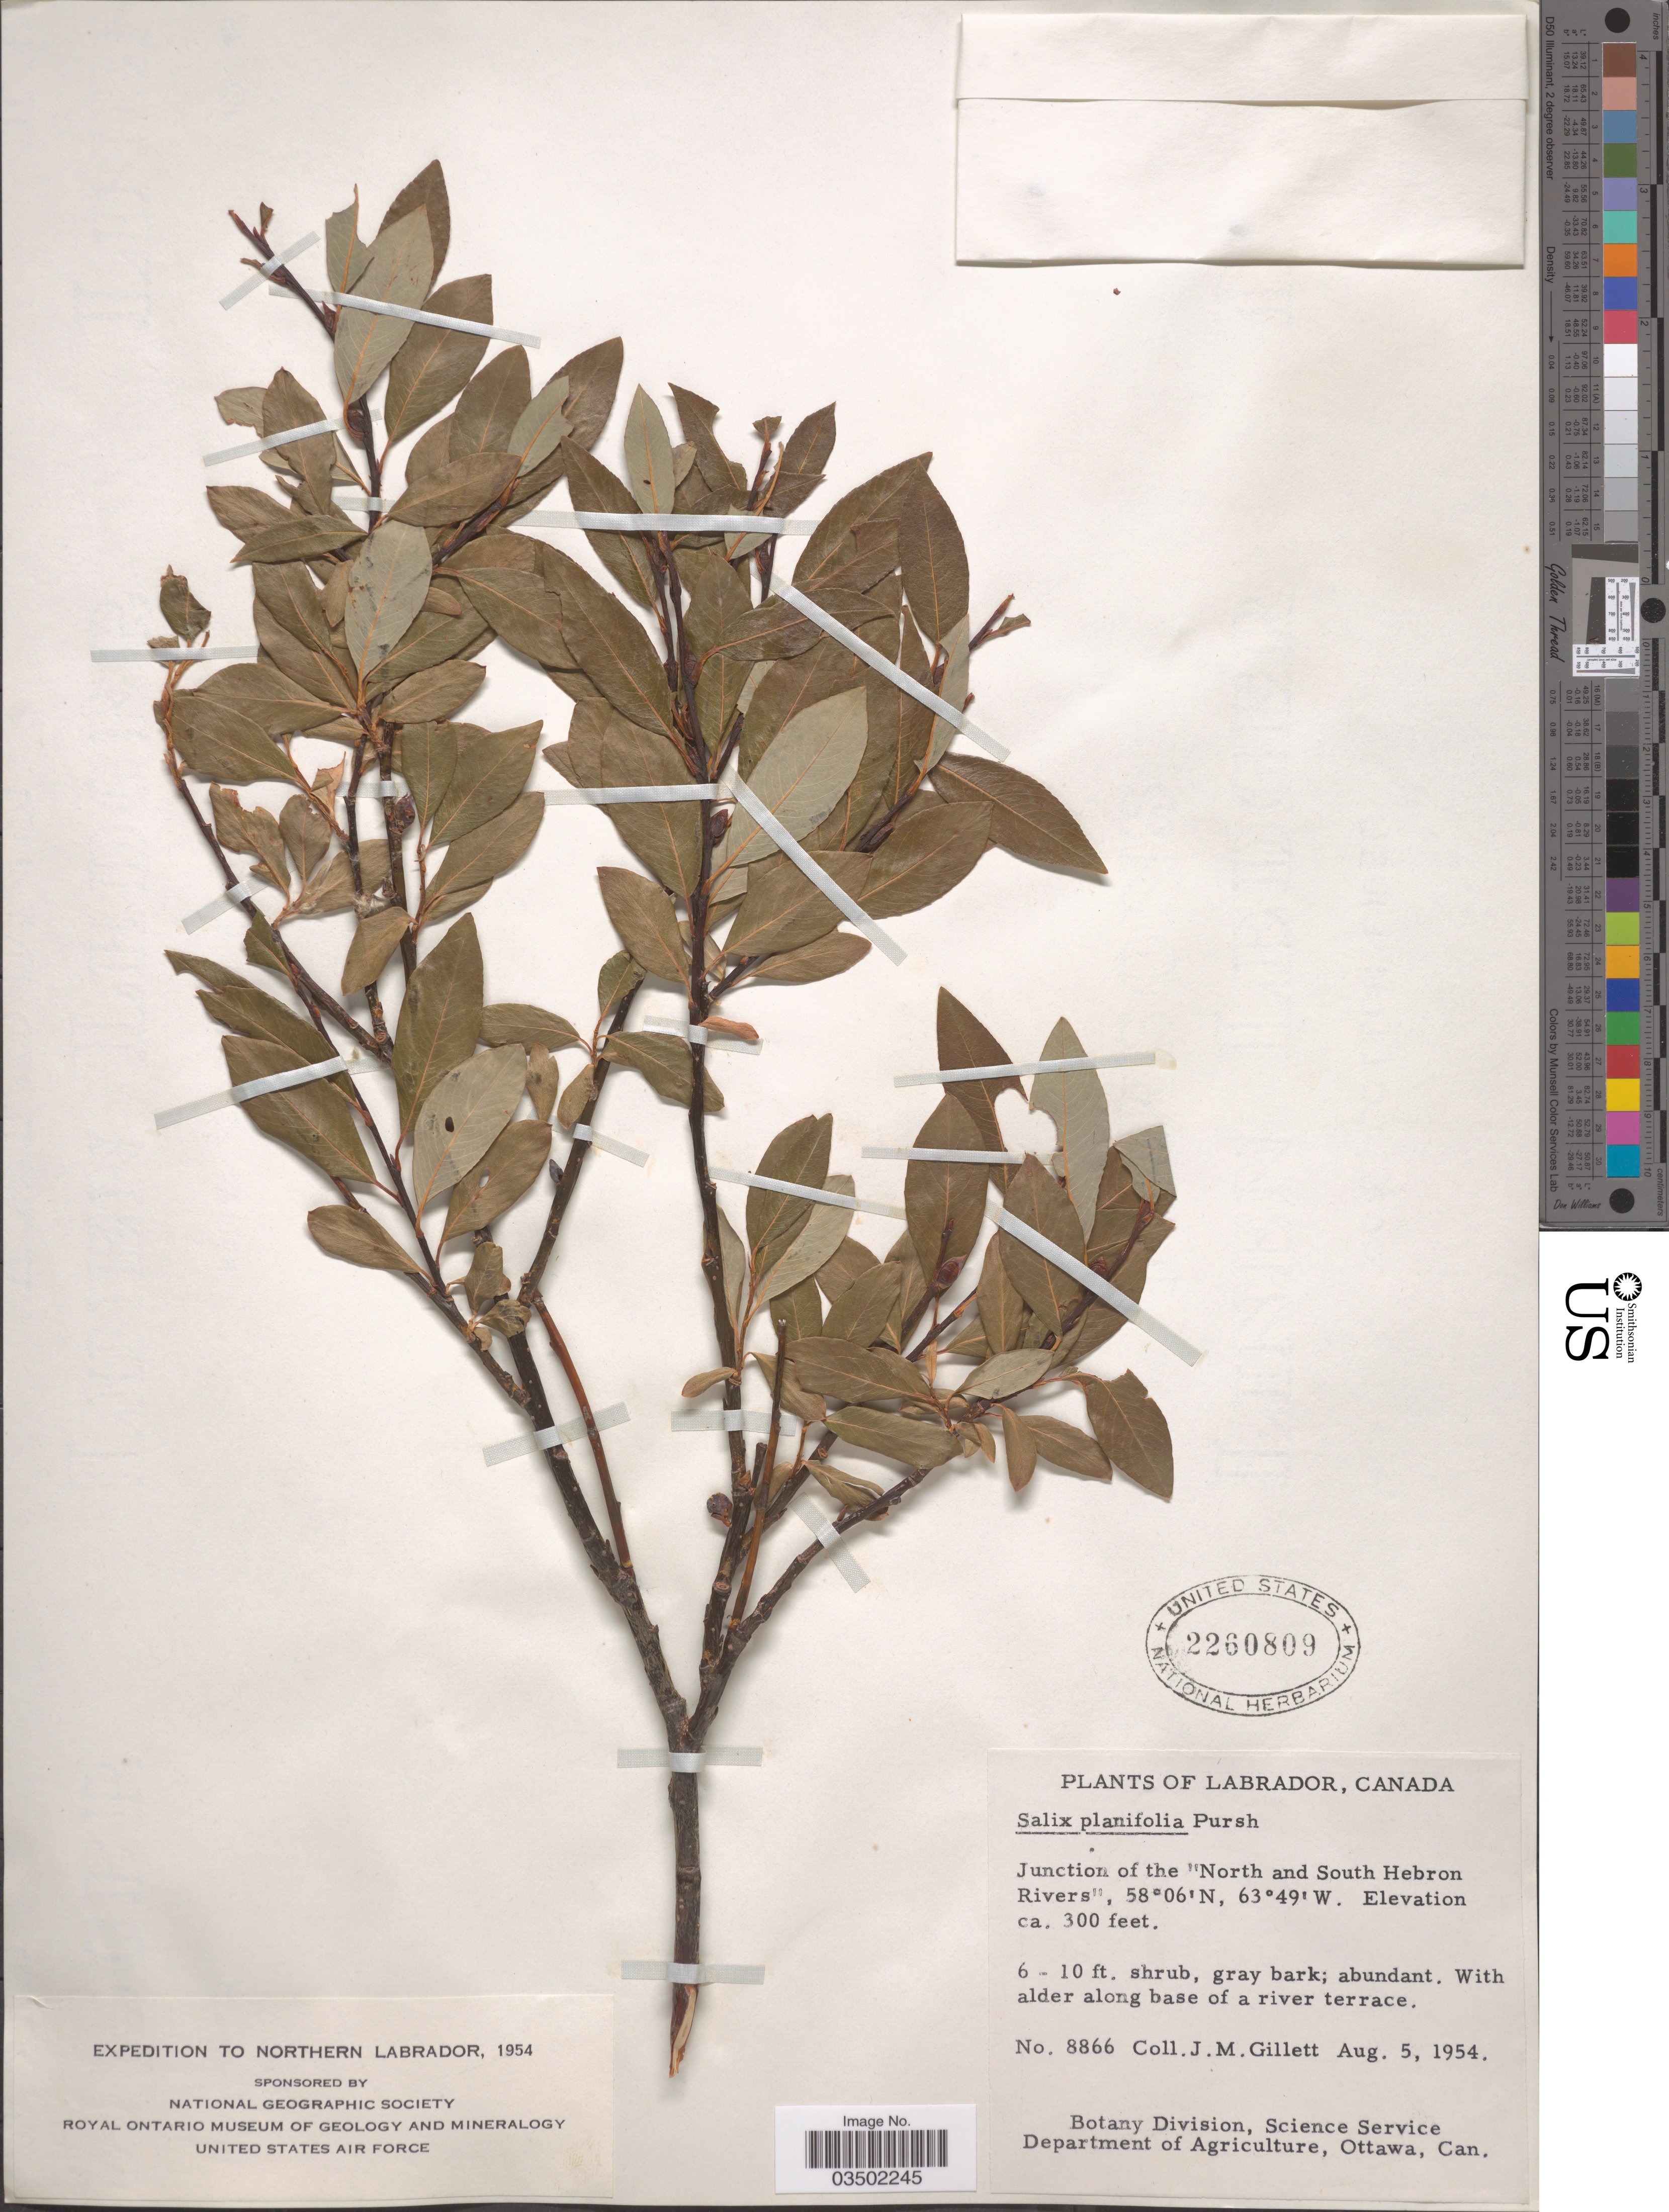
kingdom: Plantae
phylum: Tracheophyta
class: Magnoliopsida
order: Malpighiales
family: Salicaceae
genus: Salix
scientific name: Salix planifolia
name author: Pursh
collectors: J. M. Gillett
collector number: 8866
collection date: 1954-08-05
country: Canada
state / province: Newfoundland and Labrador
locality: Northern Labrador. Junction of the "North and South Hebron Rivers".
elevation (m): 91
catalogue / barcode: US 2260809